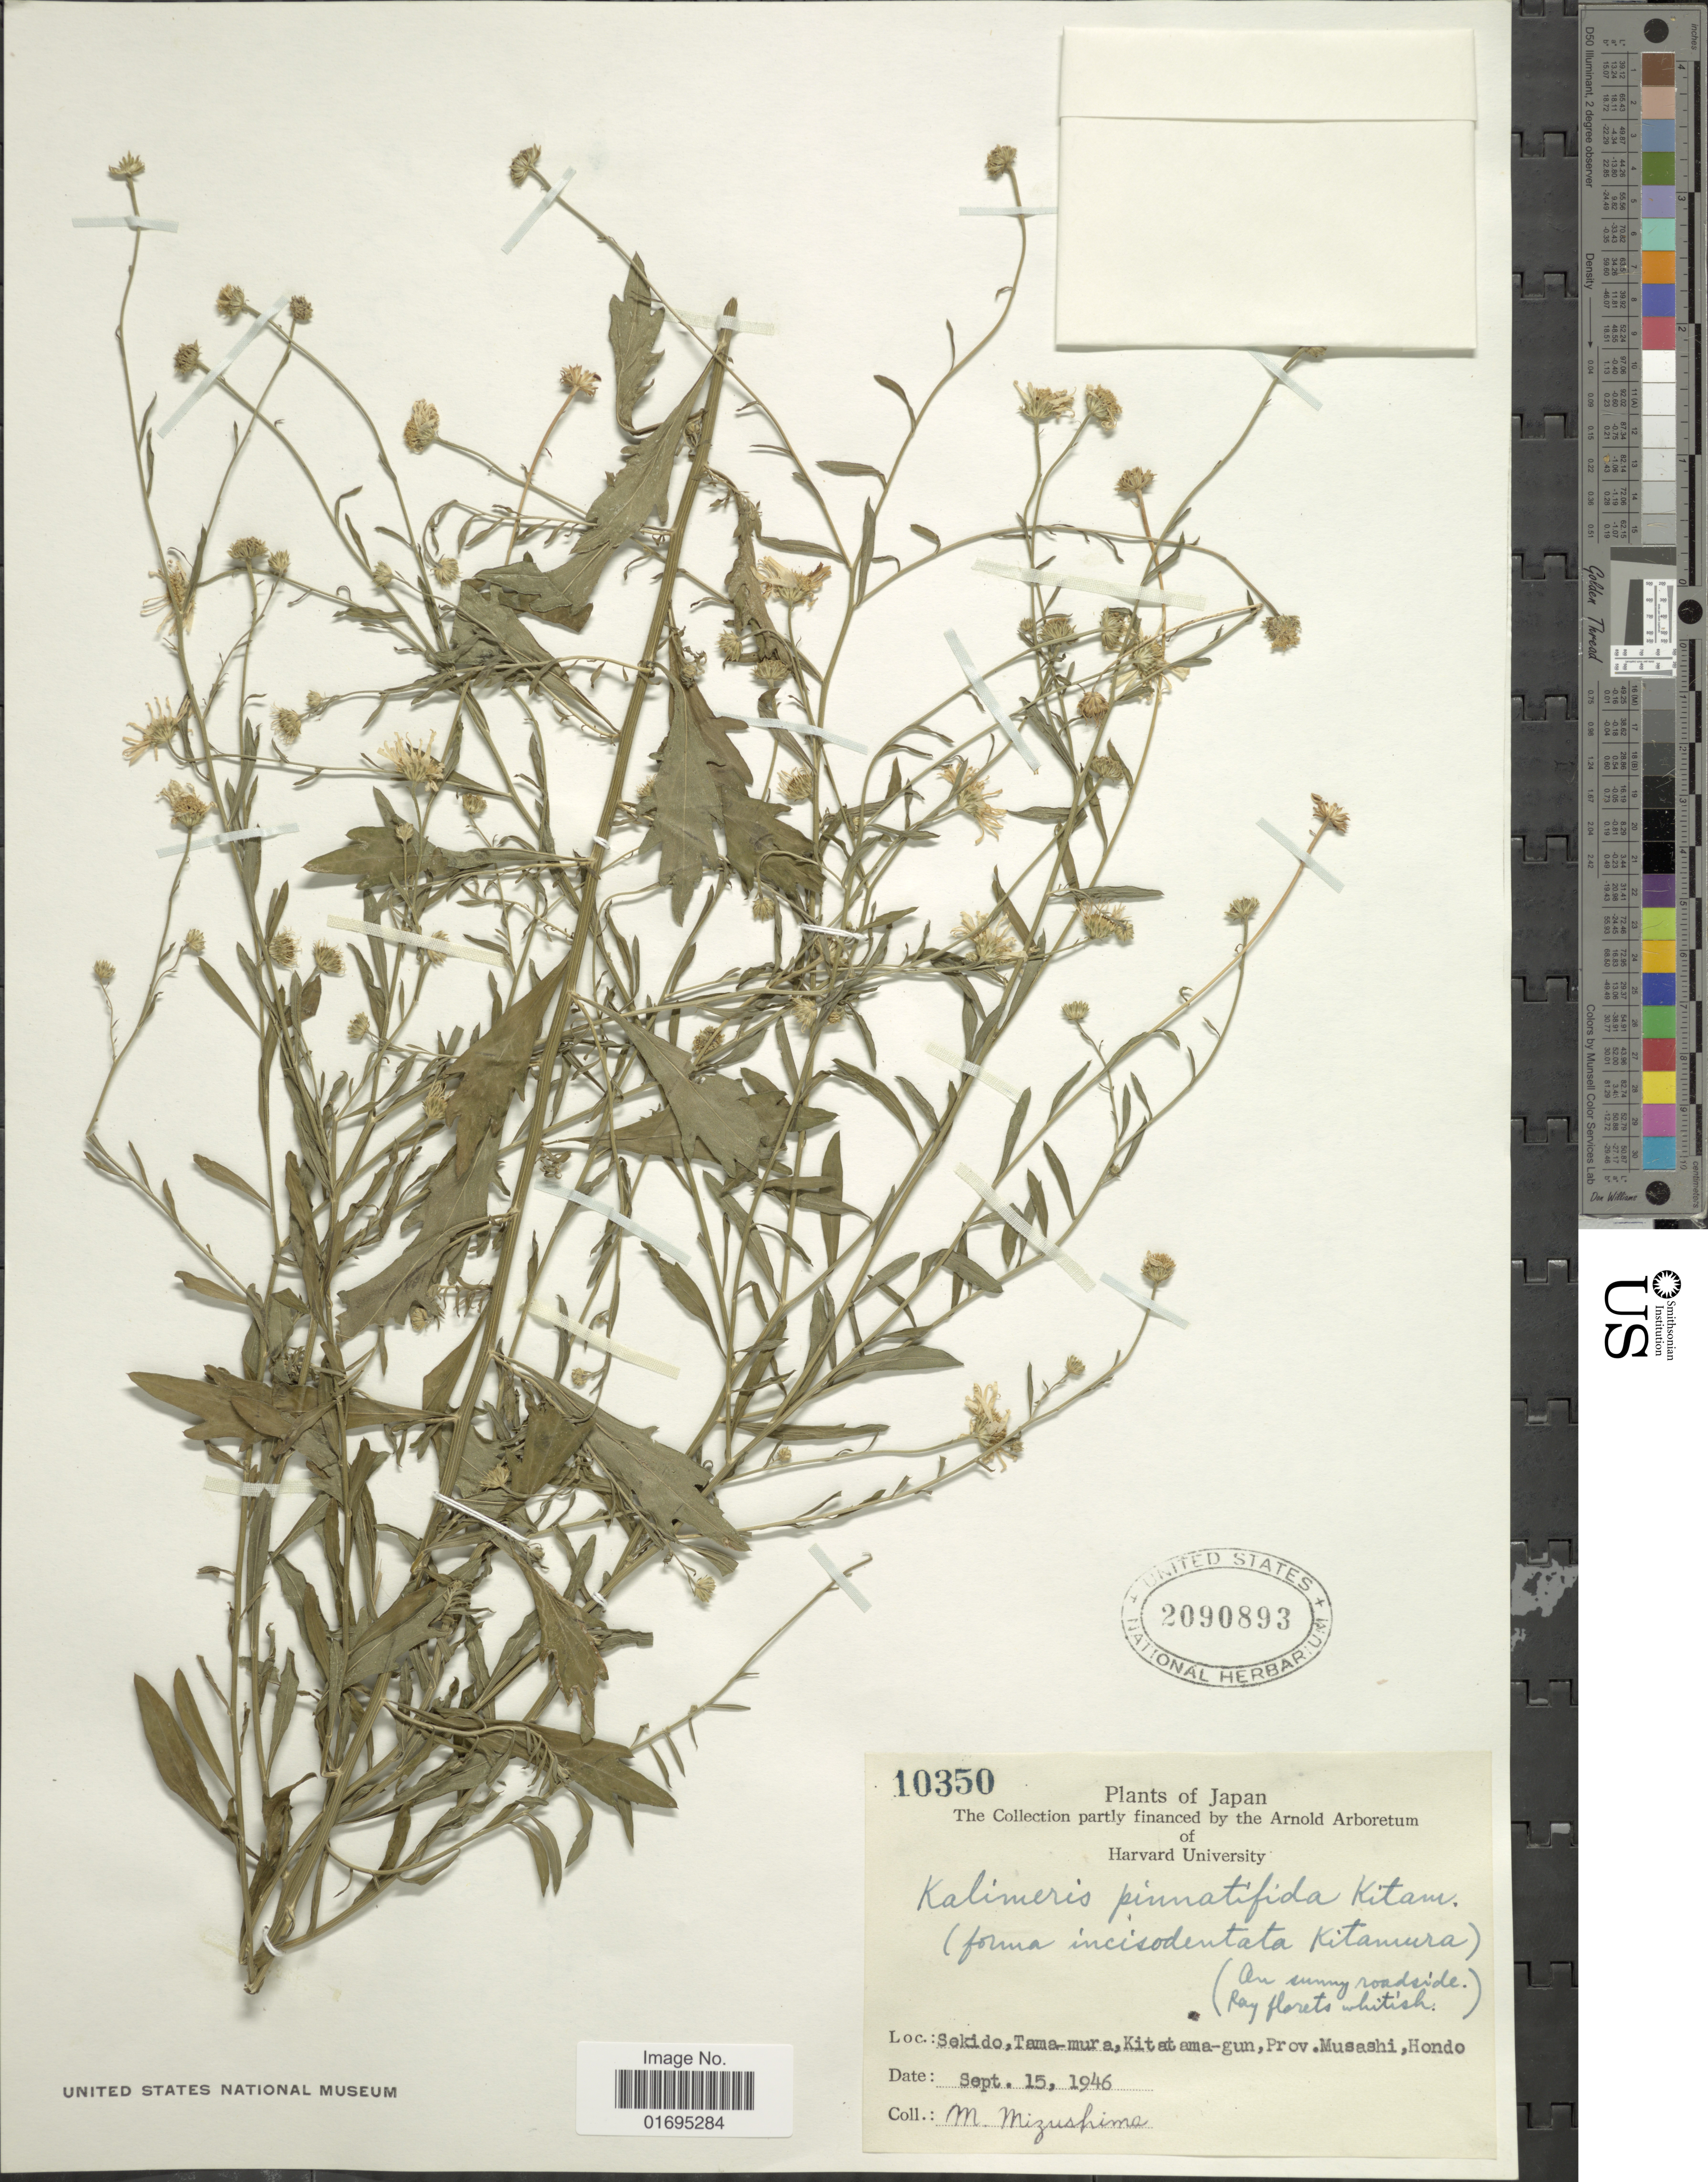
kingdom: Plantae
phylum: Tracheophyta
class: Magnoliopsida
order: Asterales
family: Asteraceae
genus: Kalimeris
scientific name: Kalimeris pinnatifida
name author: (Maxim.) Kitam.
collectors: M. Mizushima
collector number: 10350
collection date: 1946-09-15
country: Japan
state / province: Saitama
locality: Sekido, Tama-mura, Kitatama-gun, Prov. Musashi, Hondo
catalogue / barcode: US 2090893